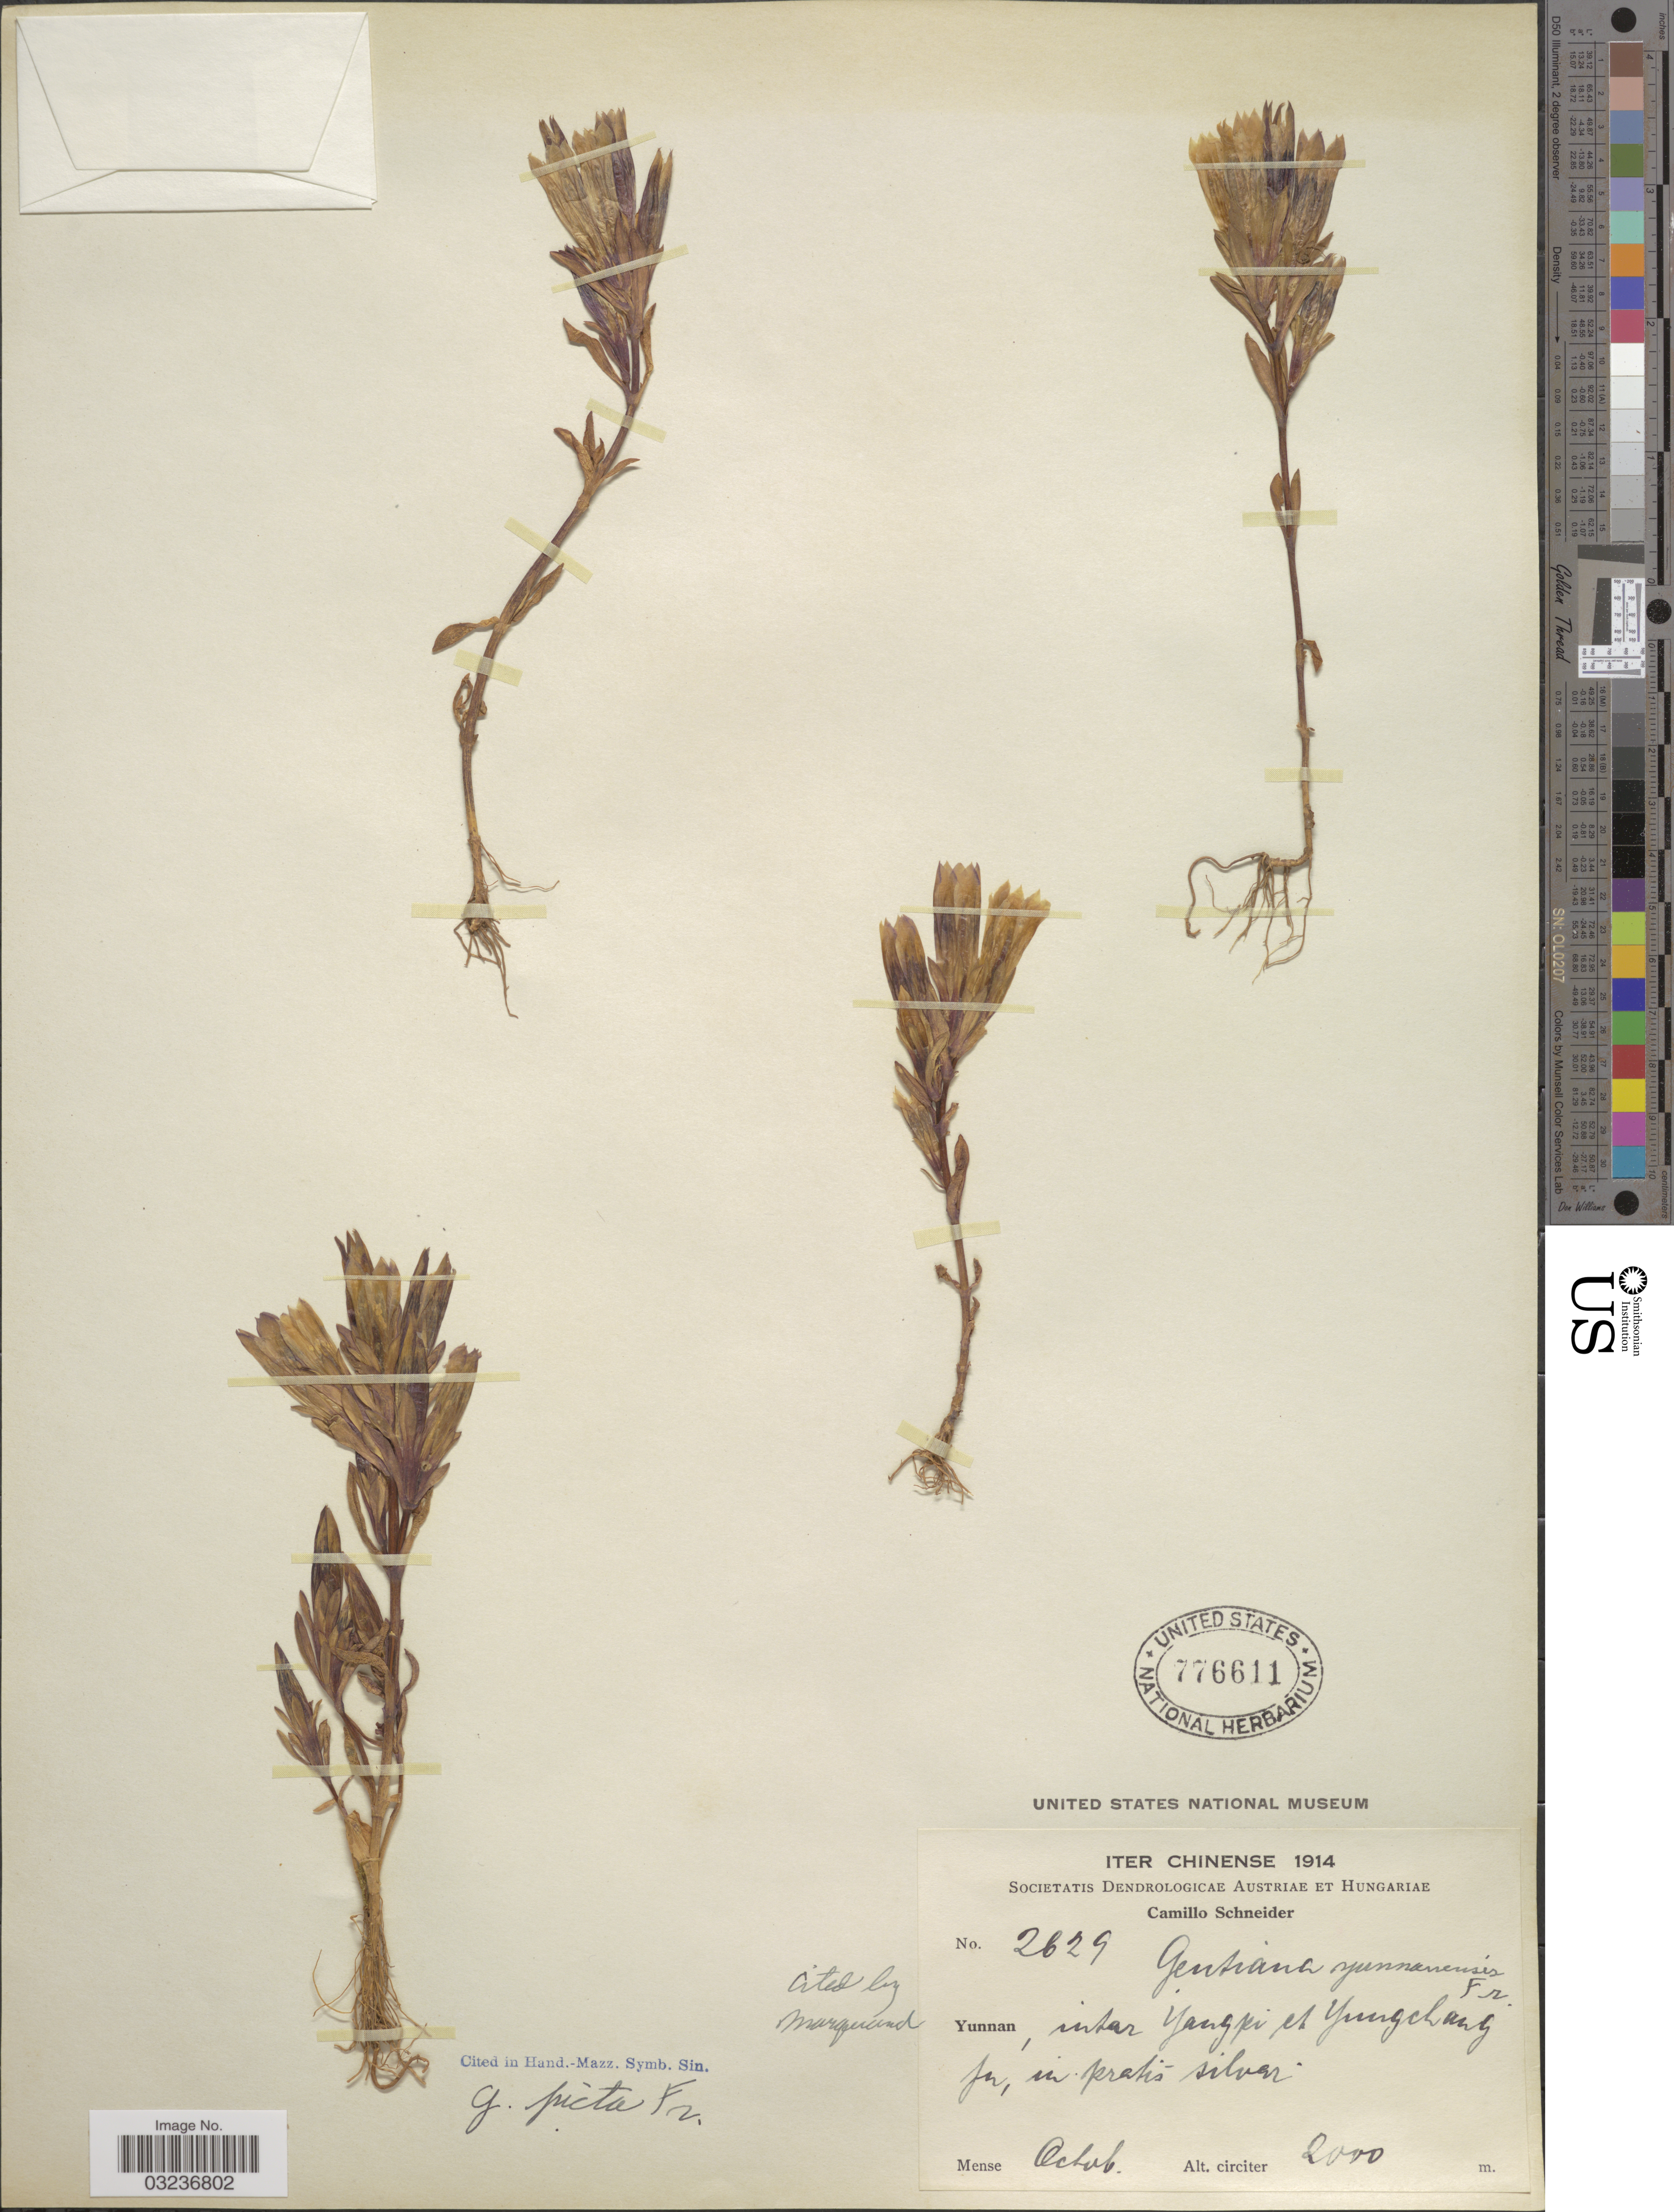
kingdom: Plantae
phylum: Tracheophyta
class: Magnoliopsida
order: Gentianales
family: Gentianaceae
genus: Gentiana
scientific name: Gentiana picta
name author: Franch. ex Hemsl.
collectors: C. K. Schneider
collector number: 2629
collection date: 1914-10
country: China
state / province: Yunnan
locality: Yunnan, inter Yangpi et Yungchang fu, in pratis silver.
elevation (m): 2000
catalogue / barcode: US 776611